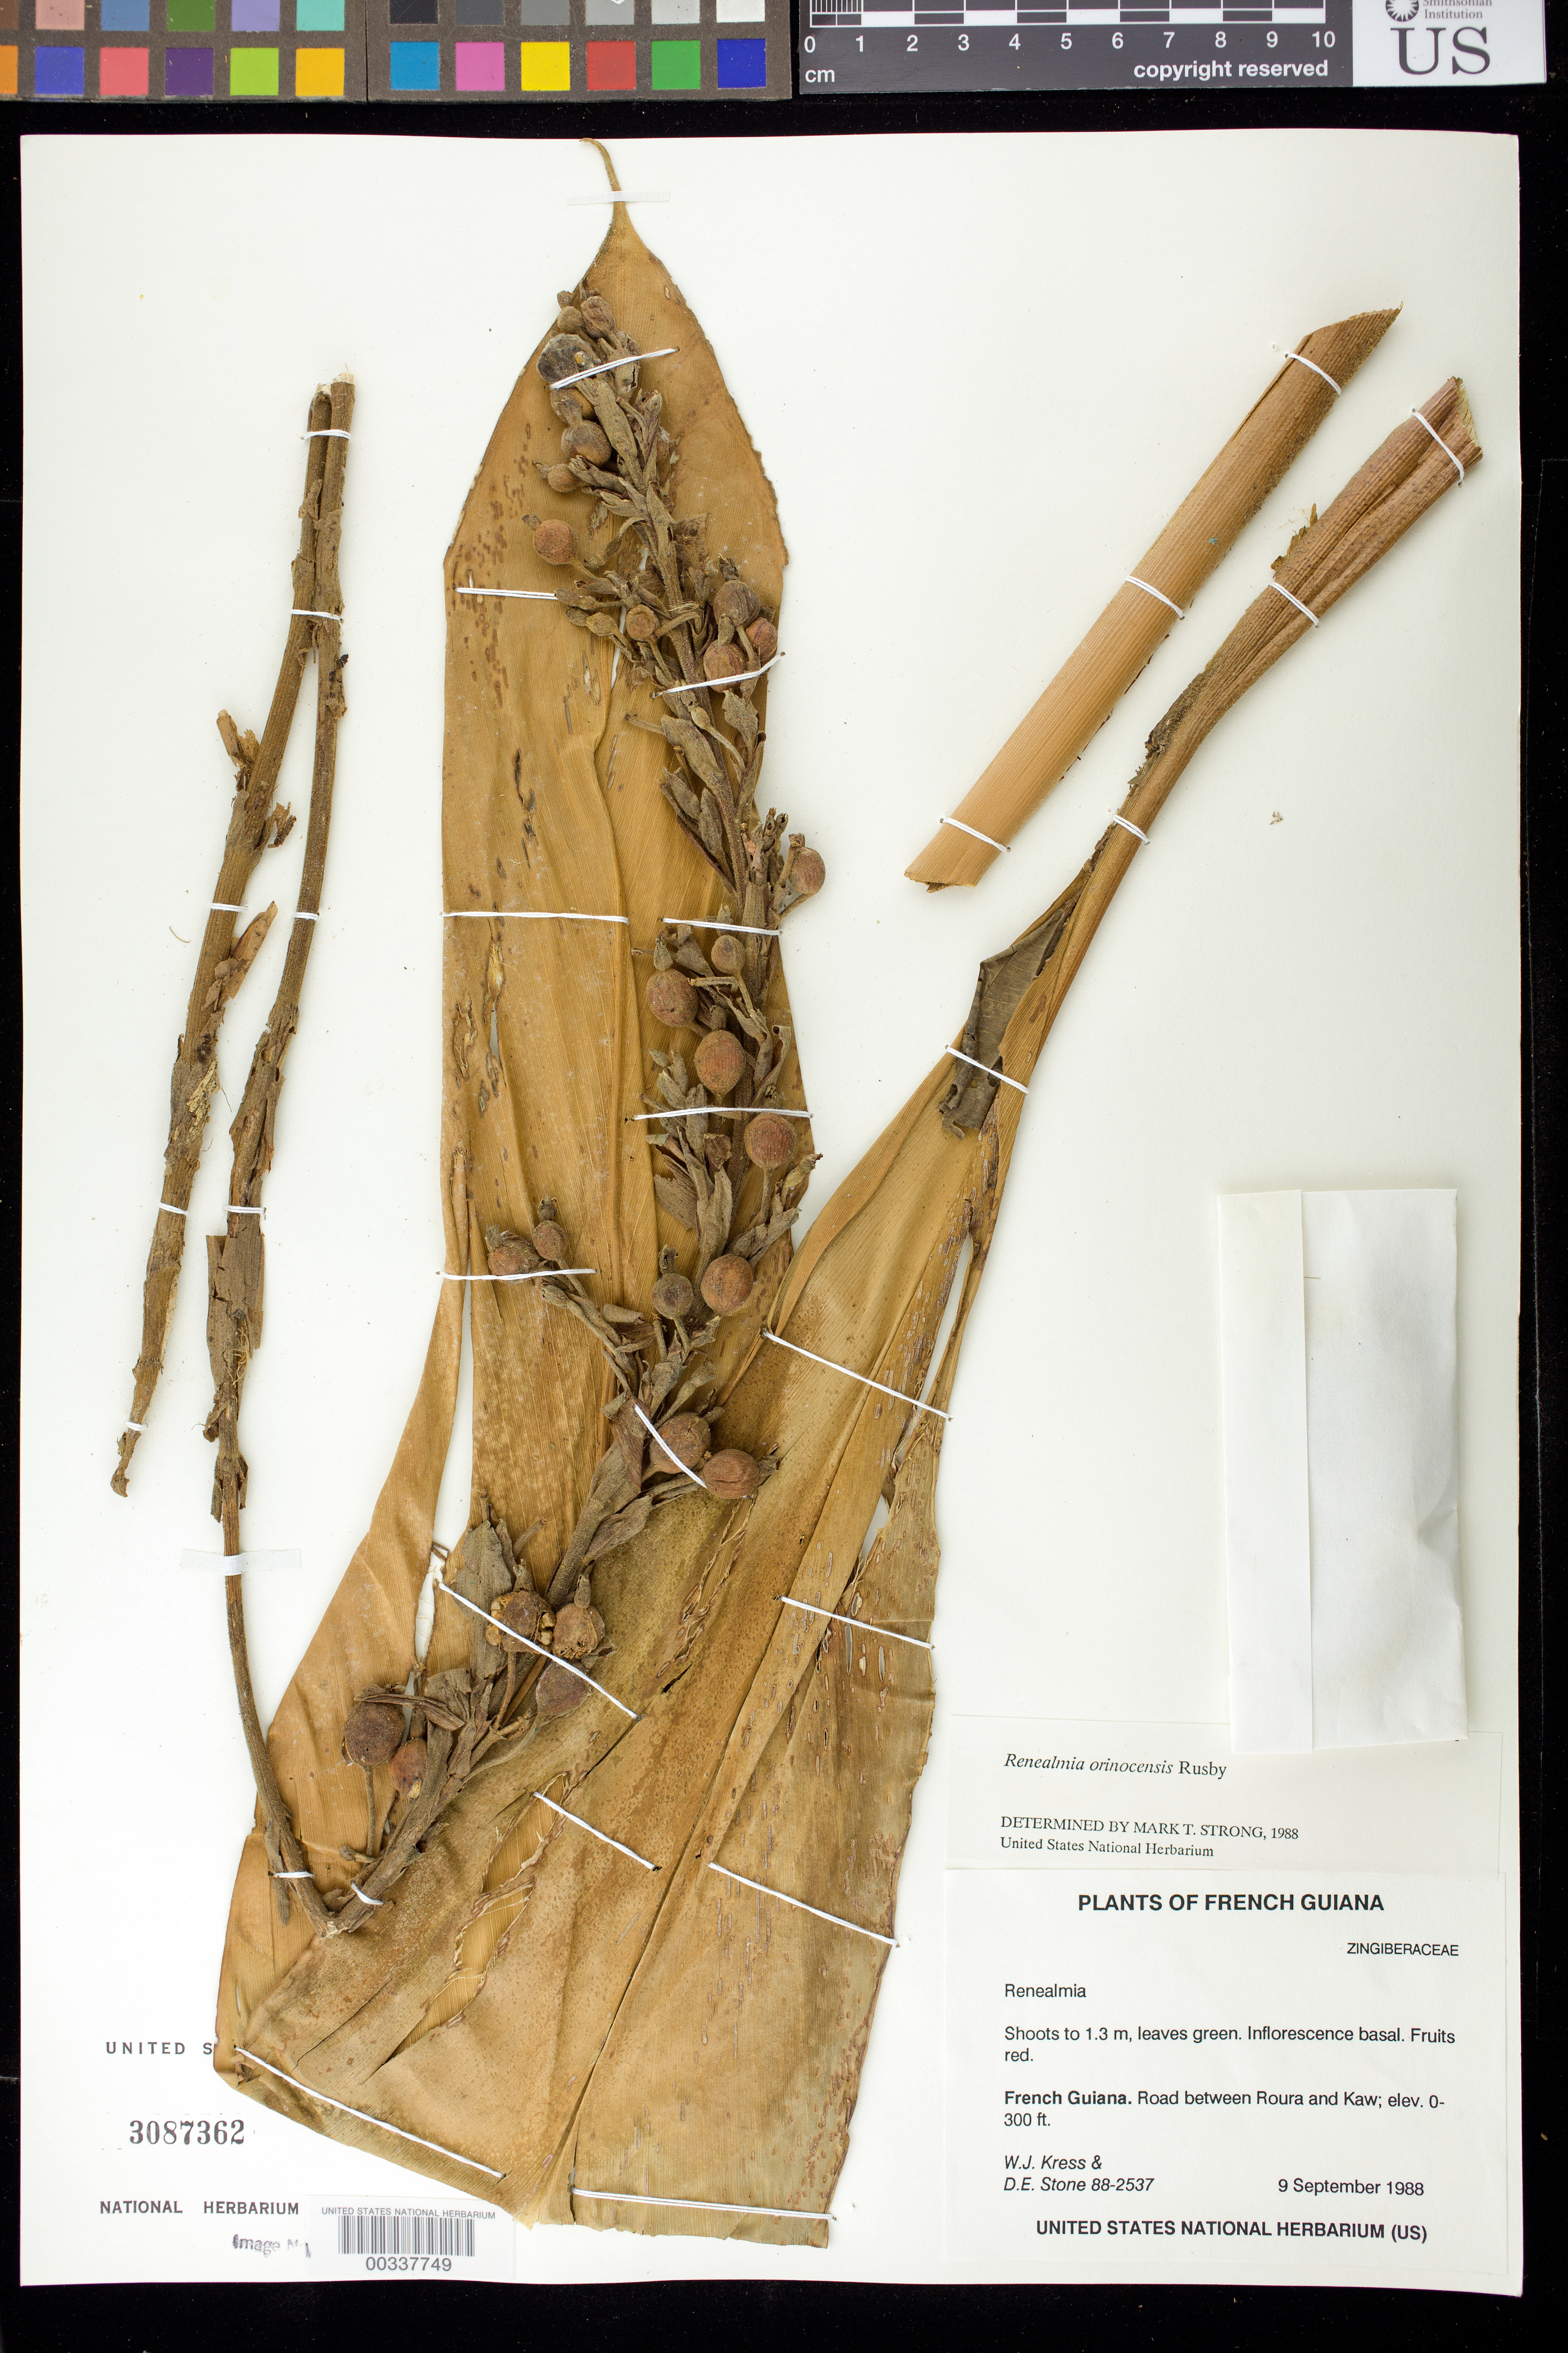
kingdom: Plantae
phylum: Tracheophyta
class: Liliopsida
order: Zingiberales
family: Zingiberaceae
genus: Renealmia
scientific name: Renealmia orinocensis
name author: Rusby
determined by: Strong, M. T., (US), Smithsonian Institution - National Museum of Natural History (UNITED STATES)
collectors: W. J. Kress & D. E. Stone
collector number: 88-2537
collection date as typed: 09 Sep 1988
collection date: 1988-09-09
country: French Guiana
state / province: Cayenne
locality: Road between roura and kaw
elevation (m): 0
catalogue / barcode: US 3087362